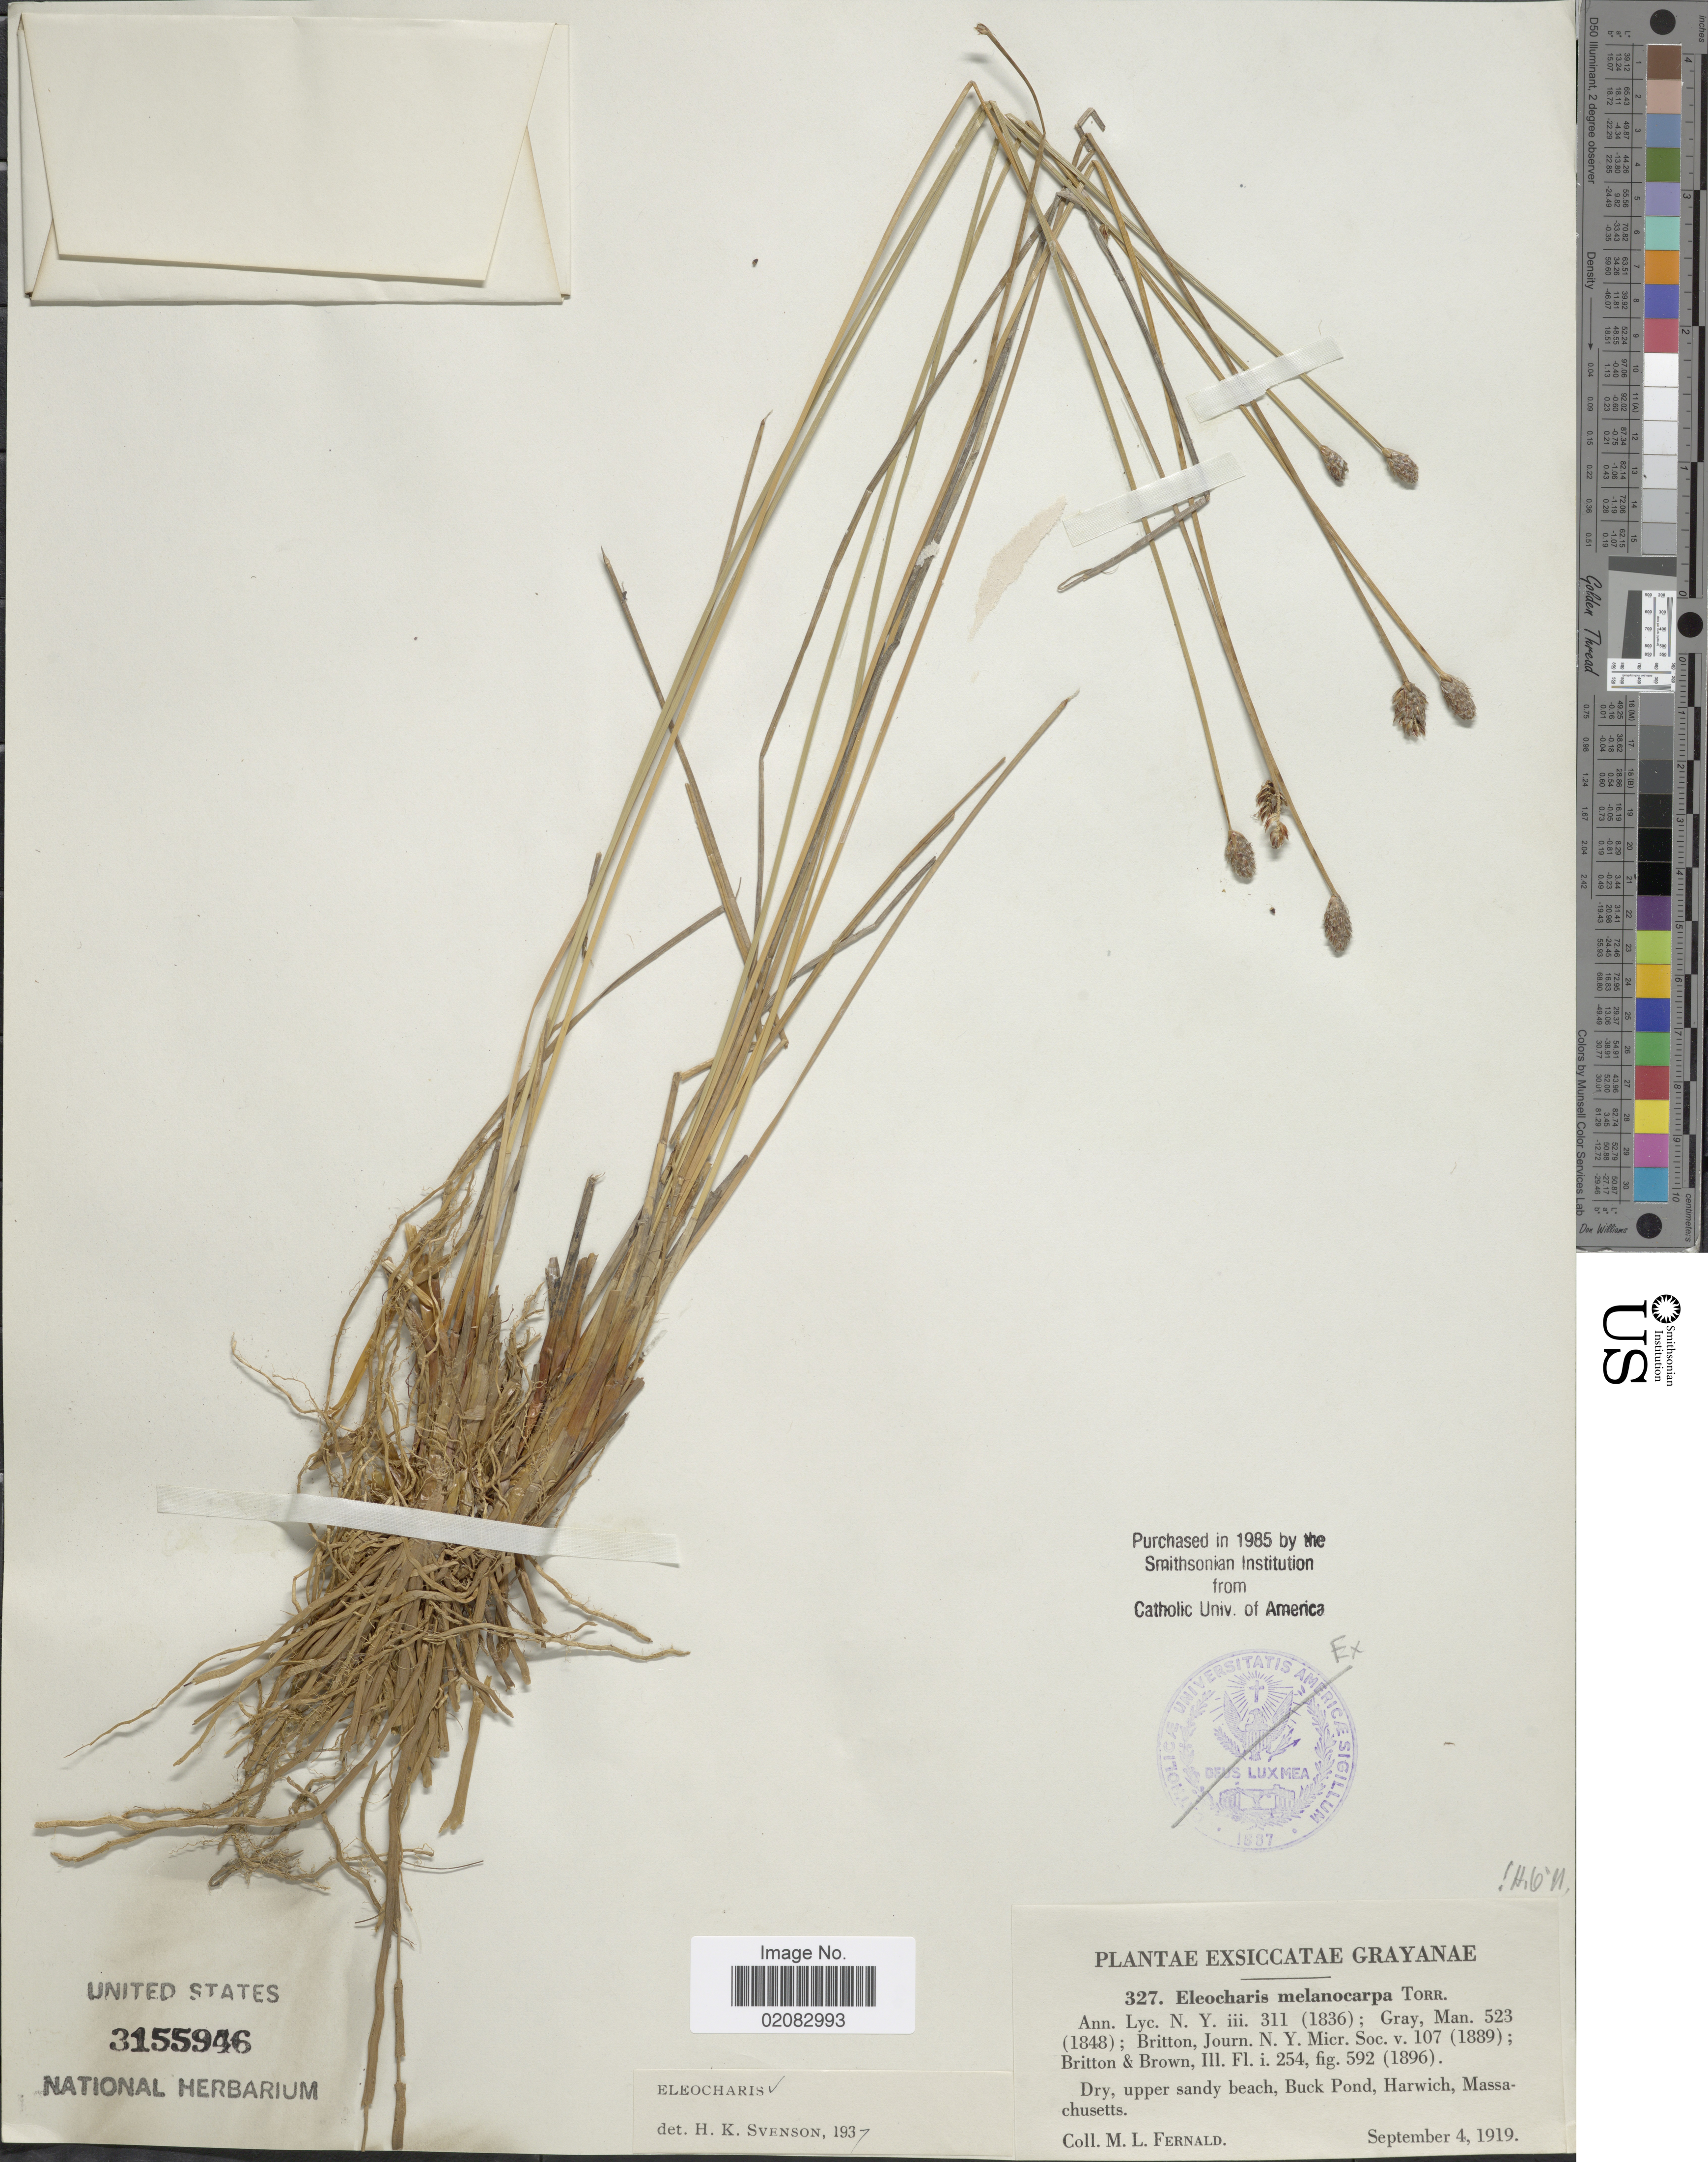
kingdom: Plantae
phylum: Tracheophyta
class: Liliopsida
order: Poales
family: Cyperaceae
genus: Eleocharis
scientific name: Eleocharis melanocarpa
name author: Torr.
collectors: M. L. Fernald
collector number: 327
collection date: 1919-09-04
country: United States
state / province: Massachusetts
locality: Dry, upper sandy beach, Buck Pond, Harwich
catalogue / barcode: US 3155946